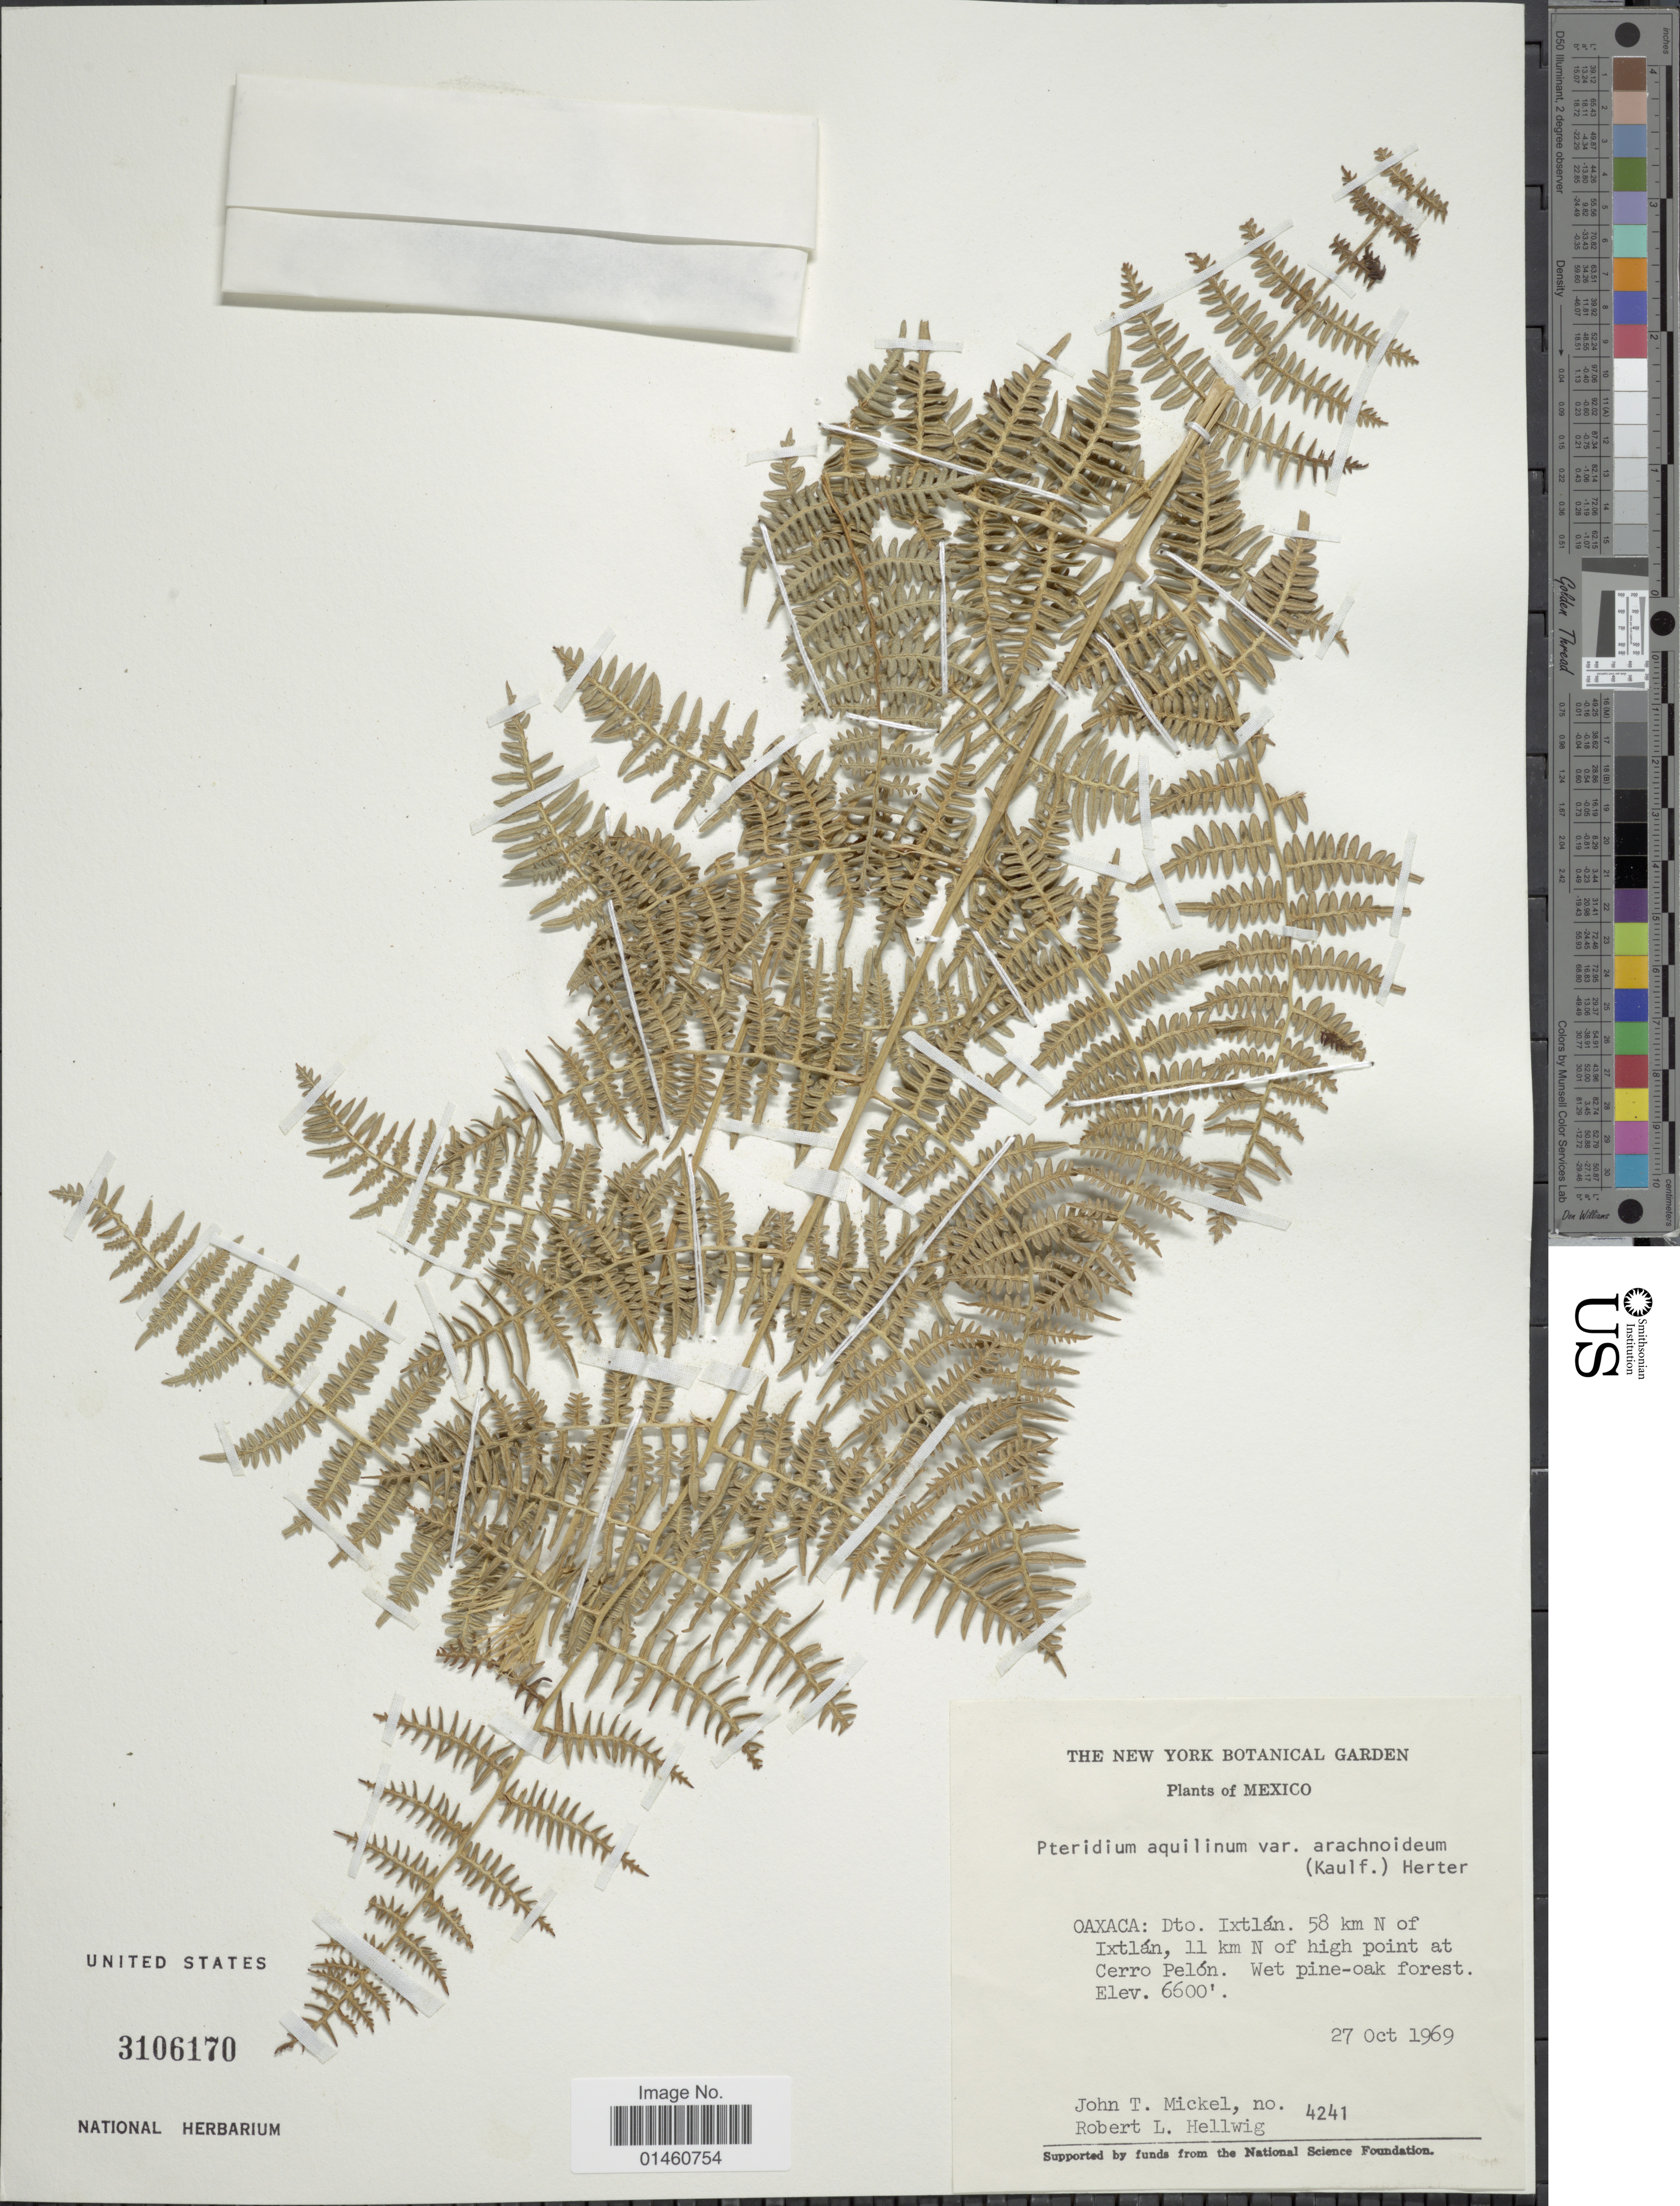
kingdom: Plantae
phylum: Tracheophyta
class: Polypodiopsida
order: Polypodiales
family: Dennstaedtiaceae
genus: Pteridium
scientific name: Pteridium aquilinum var. arachnoideum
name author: (Kaulf.) Herter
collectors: J. T. Mickel & R. Hellwig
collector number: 4241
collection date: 1969-10-27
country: Mexico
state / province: Oaxaca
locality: Dto. Ixtlán. 58 km N of Ixtlán, 11 km N of high point at Cerro Pelón.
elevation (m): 2012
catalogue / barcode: US 3106170